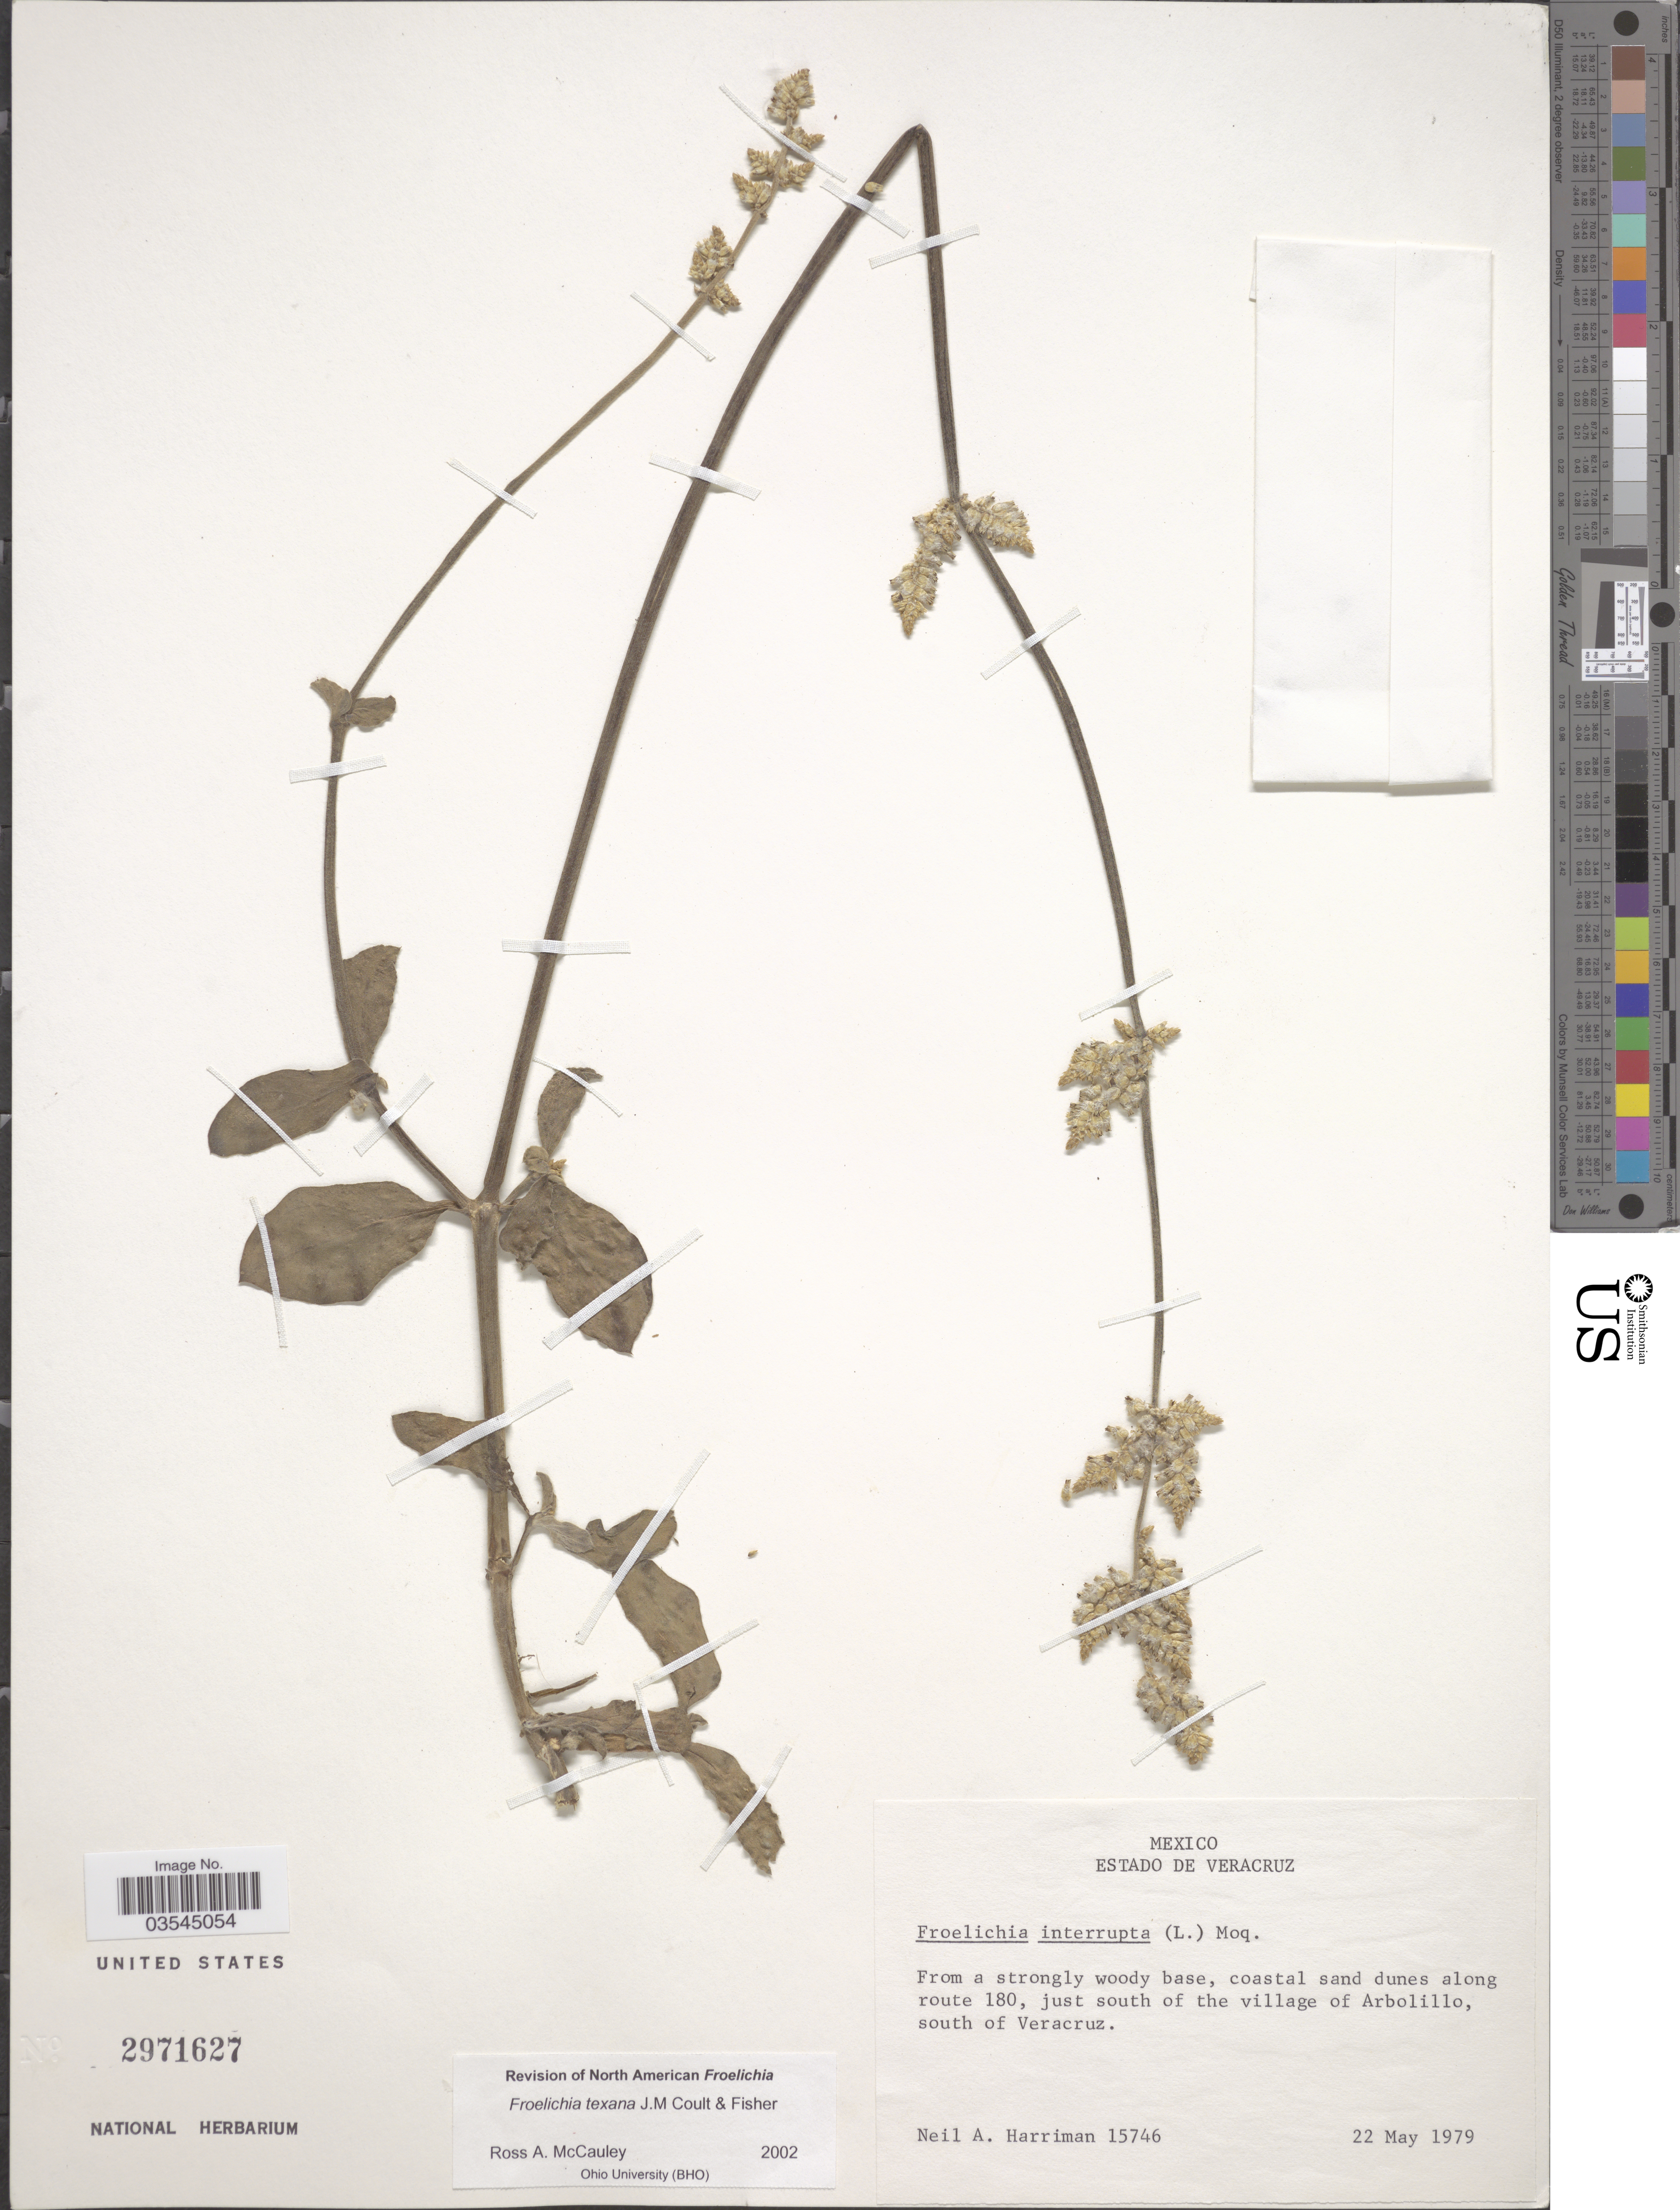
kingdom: Plantae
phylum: Tracheophyta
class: Magnoliopsida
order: Caryophyllales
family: Amaranthaceae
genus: Froelichia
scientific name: Froelichia texana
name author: J.M. Coult. & Fisher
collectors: N. A. Harriman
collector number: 15746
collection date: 1979-05-22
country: Mexico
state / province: Veracruz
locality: Estado de Veracruz. Along route 180, just south of the village of Arbolillo, south of Veracruz.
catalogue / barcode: US 2971627